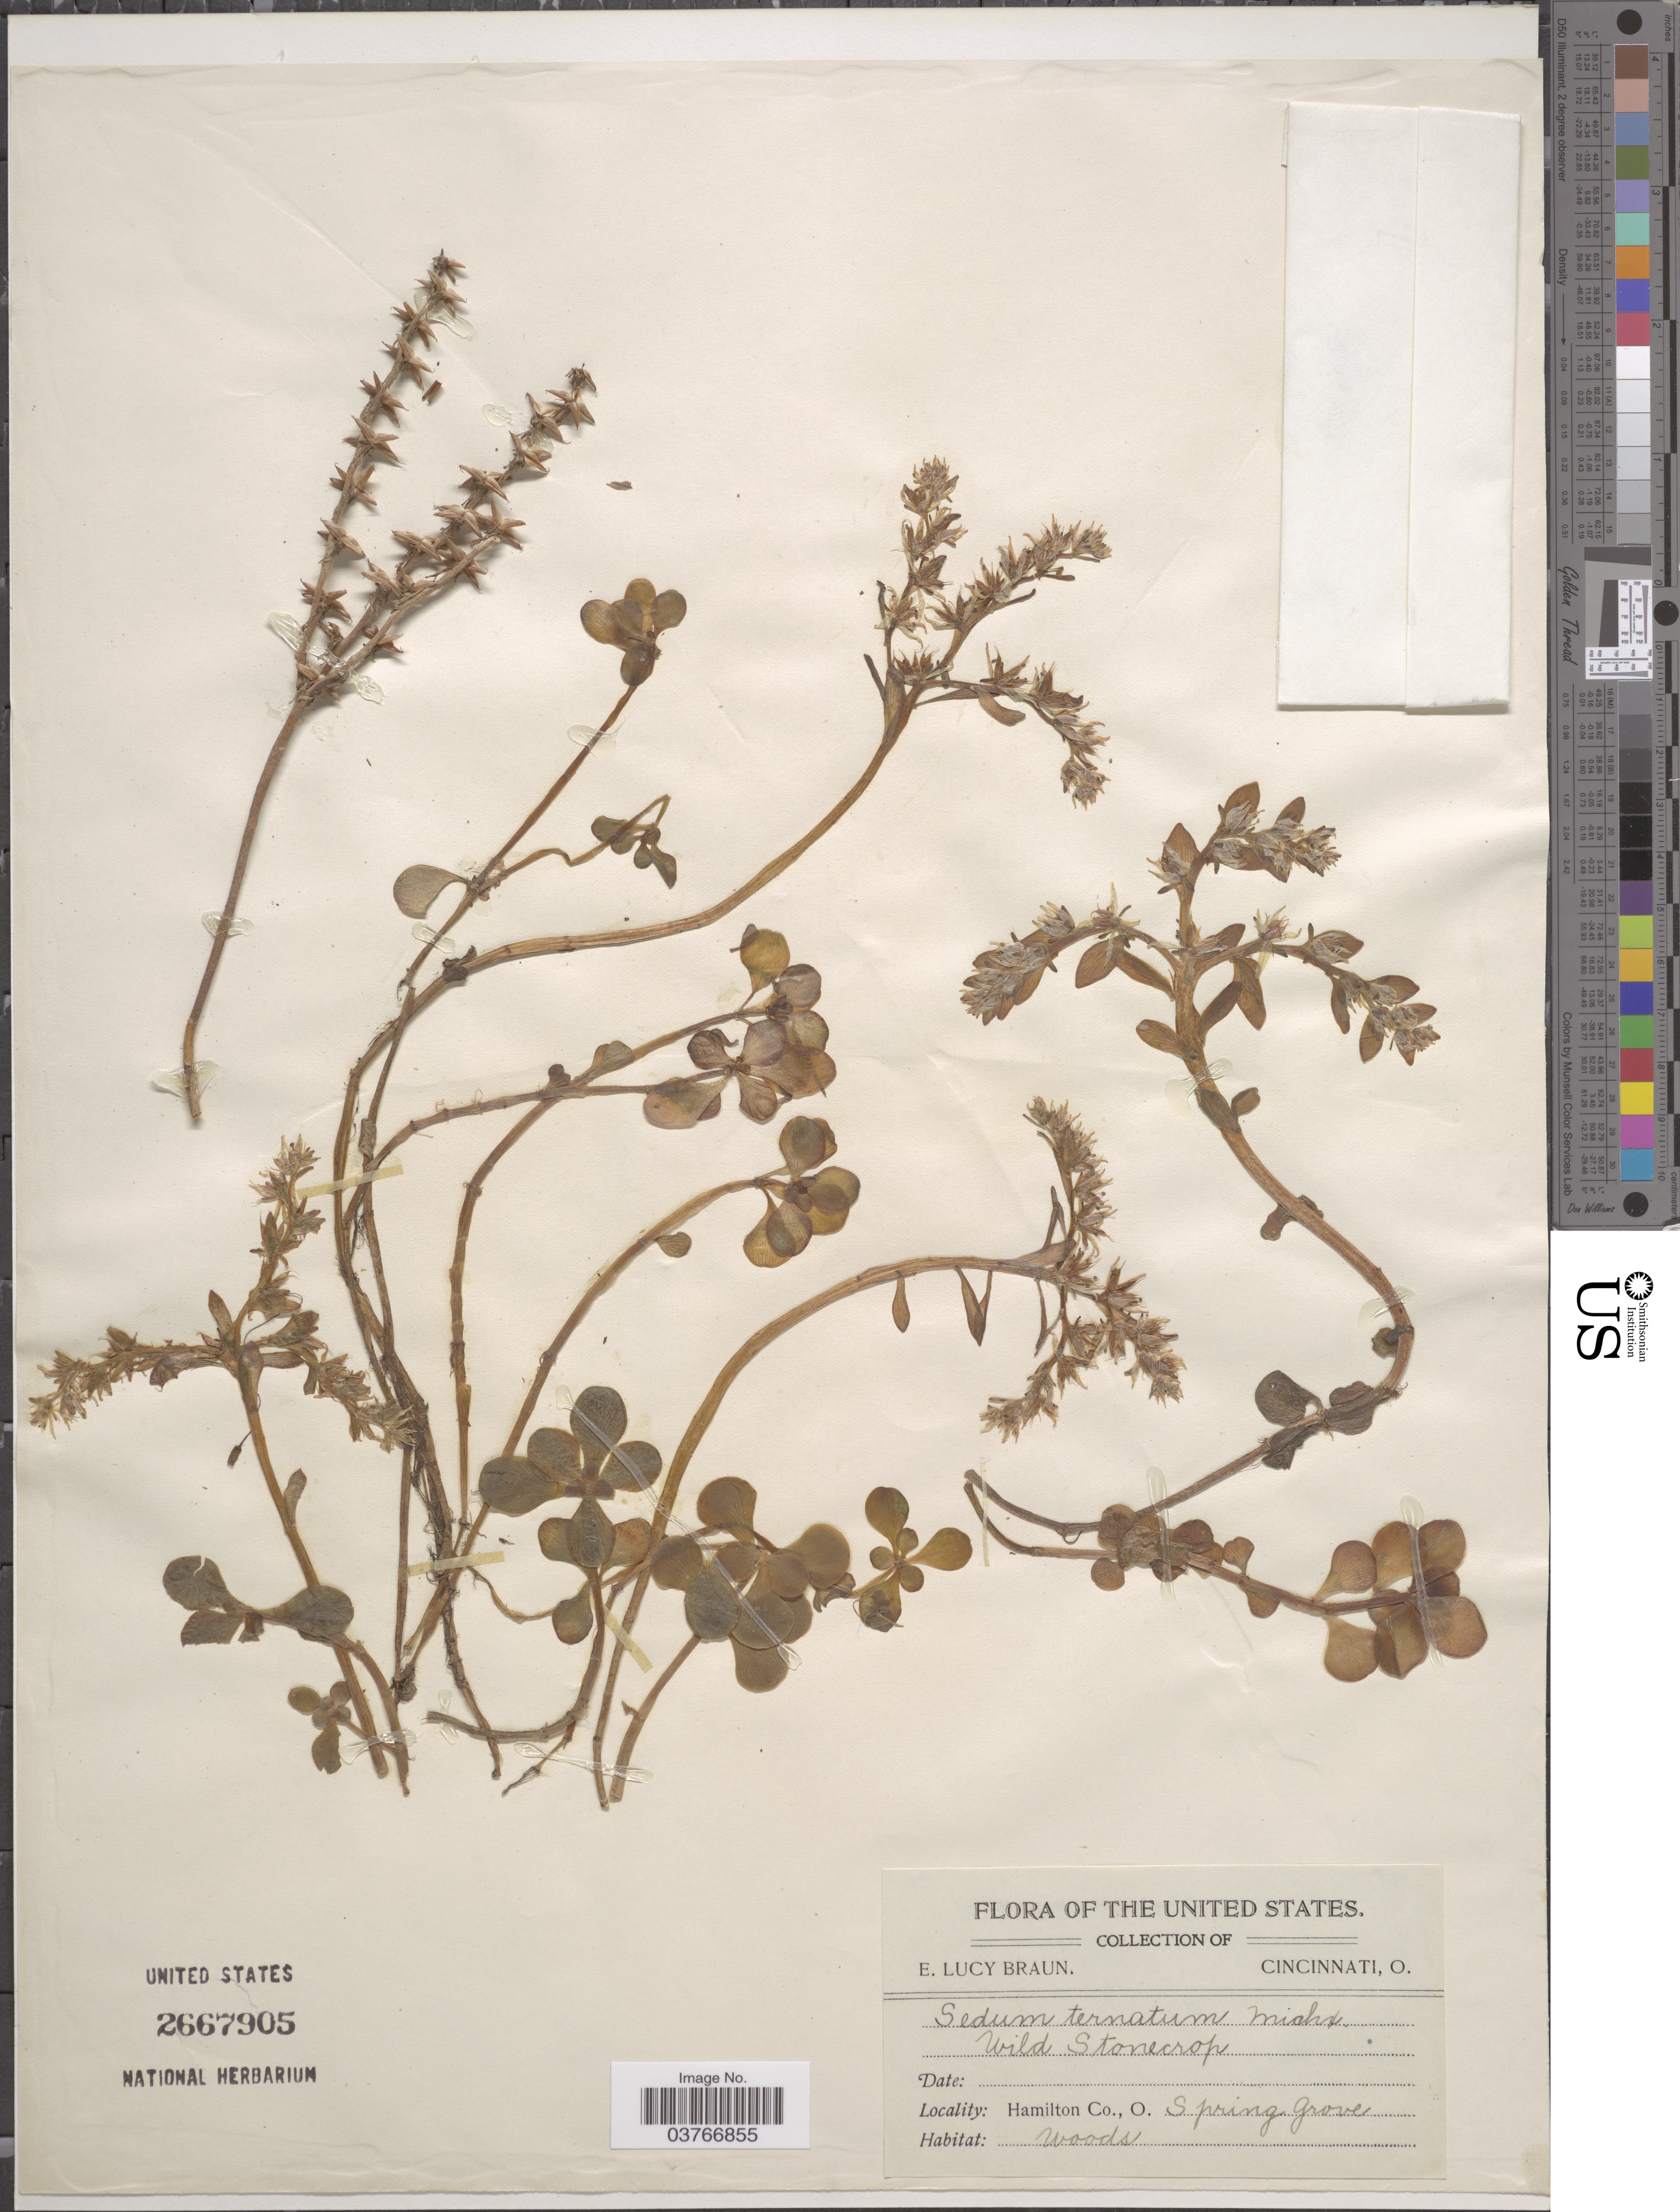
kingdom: Plantae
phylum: Tracheophyta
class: Magnoliopsida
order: Saxifragales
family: Crassulaceae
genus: Sedum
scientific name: Sedum ternatum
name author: Michx.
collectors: E. L. Braun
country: United States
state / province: Ohio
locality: Hamilton Co. Spring Grove.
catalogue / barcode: US 2667905